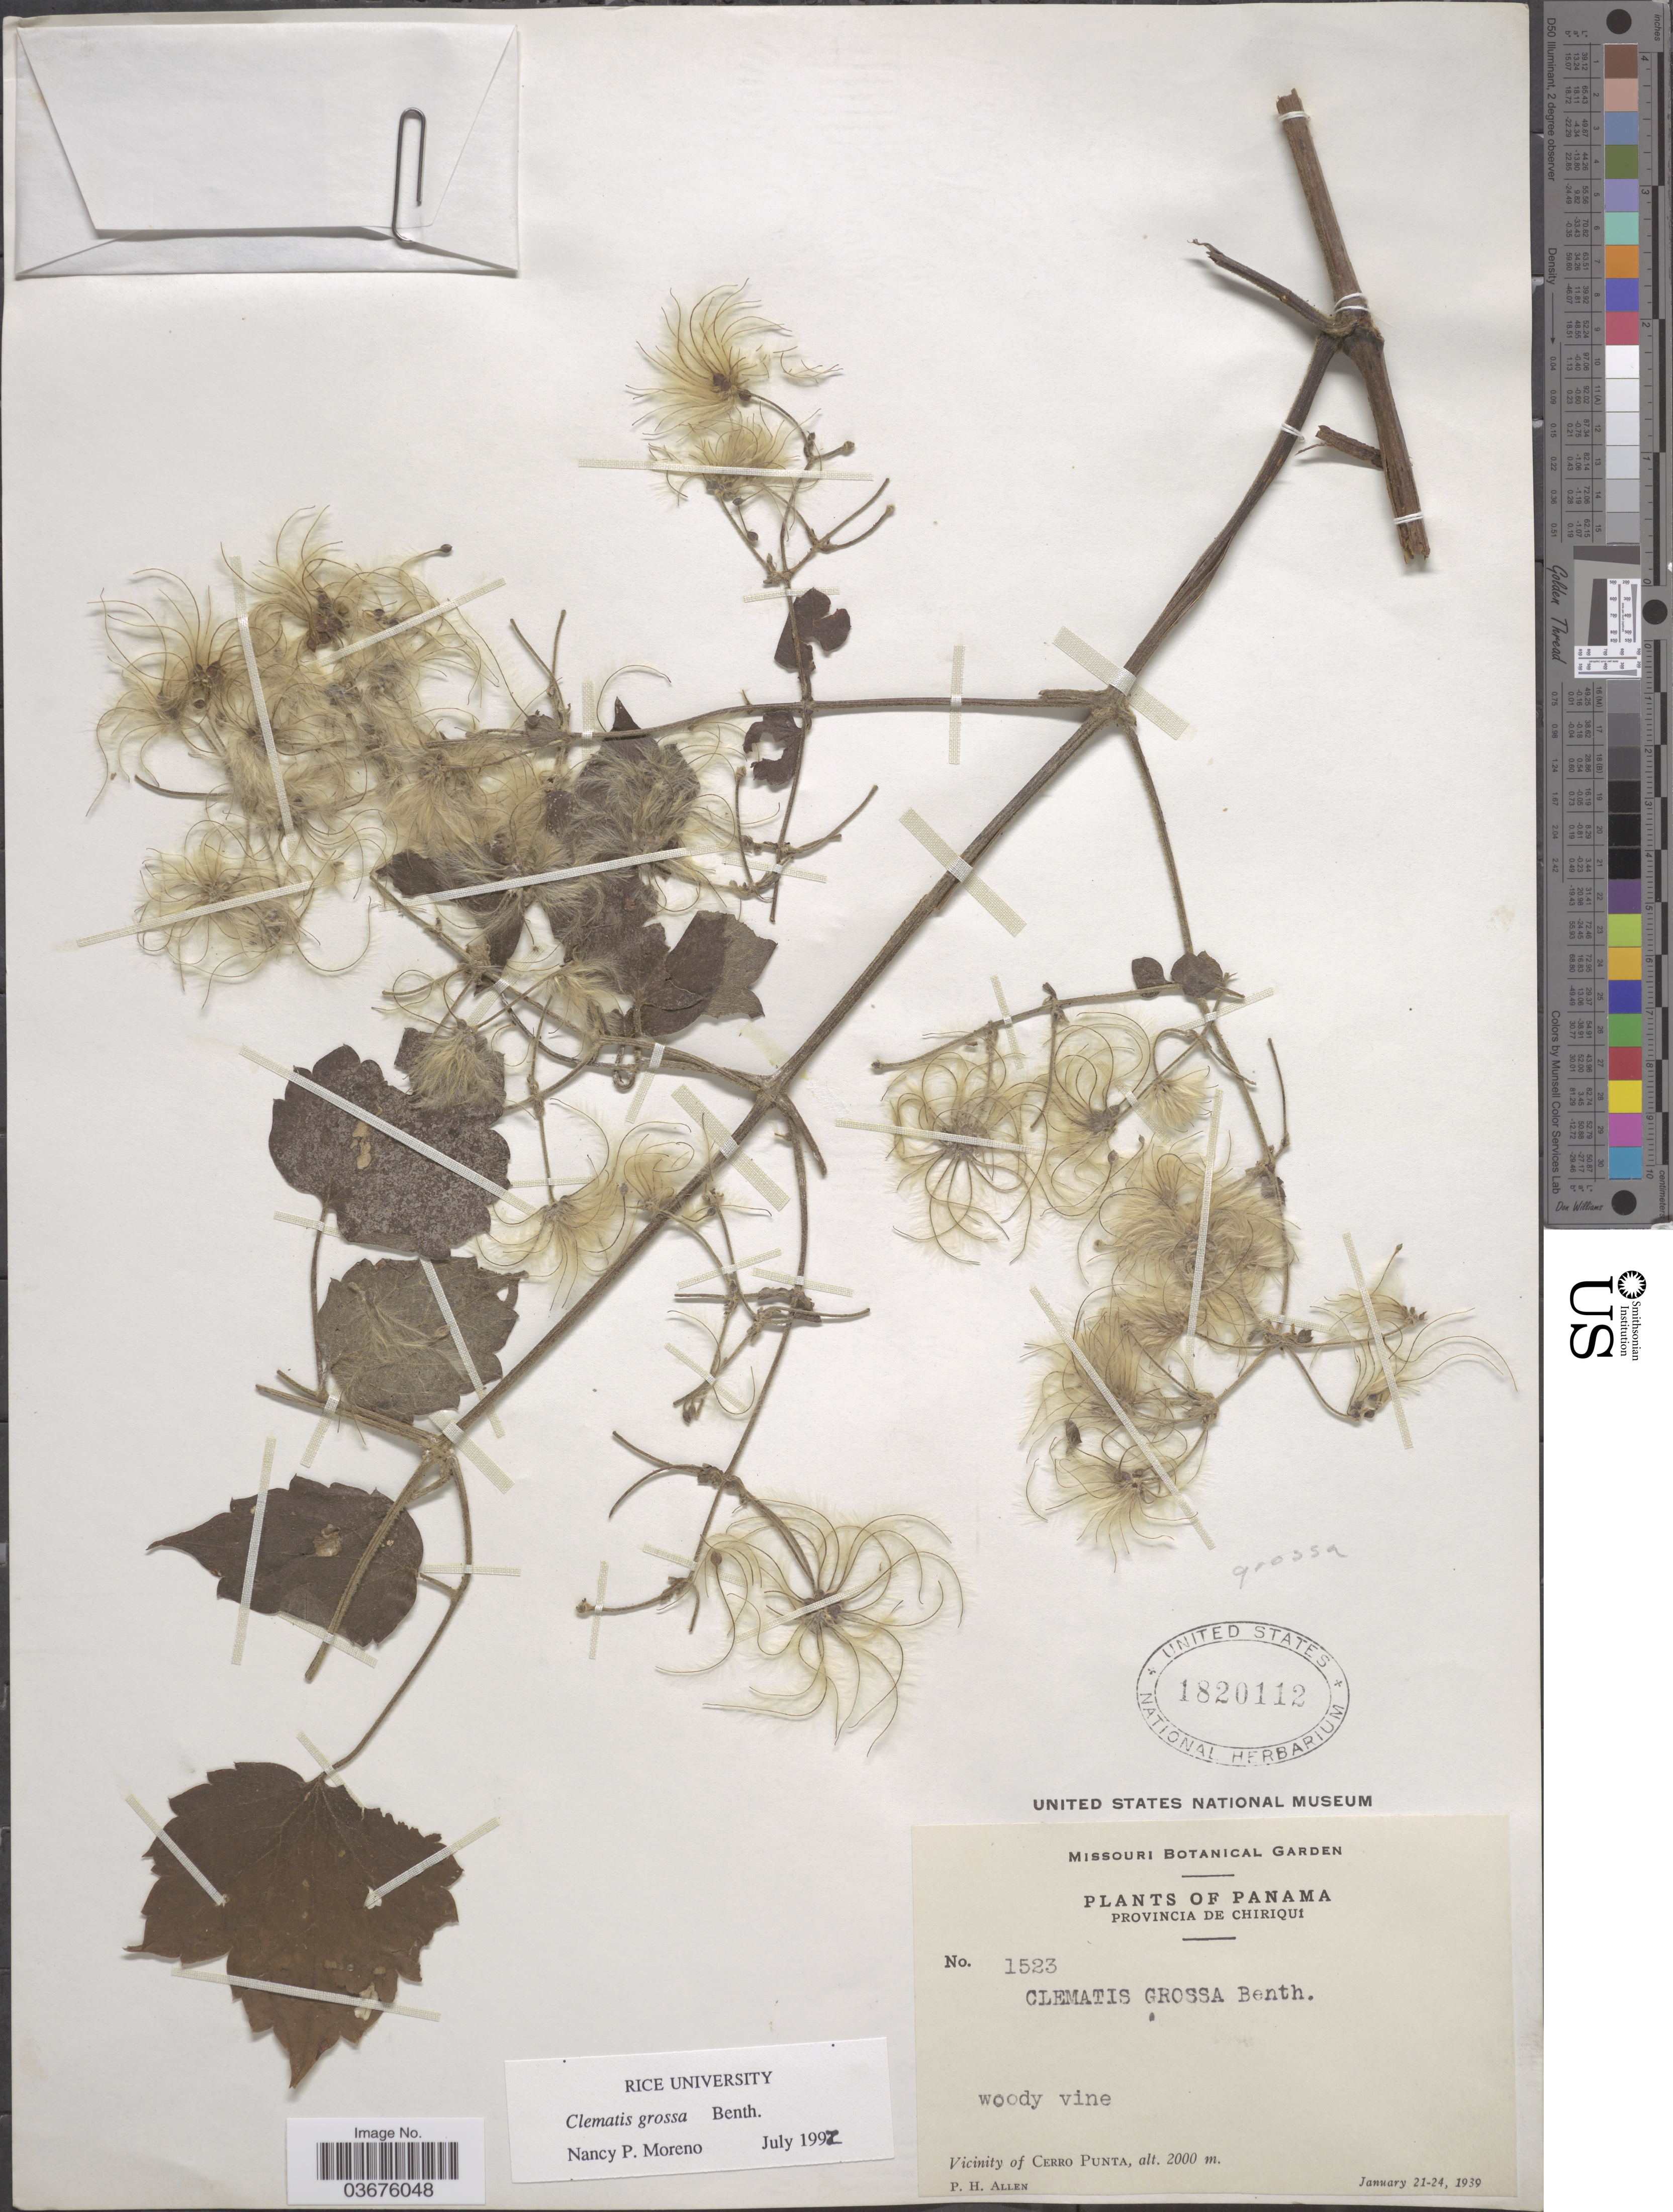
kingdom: Plantae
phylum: Tracheophyta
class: Magnoliopsida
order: Ranunculales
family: Ranunculaceae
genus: Clematis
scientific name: Clematis grossa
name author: Benth.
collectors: P. H. Allen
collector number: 1523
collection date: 1939-01-21/1939-01-24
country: Panama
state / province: Chiriqui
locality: Vicinity of Cerro Punta.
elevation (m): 2000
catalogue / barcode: US 1820112